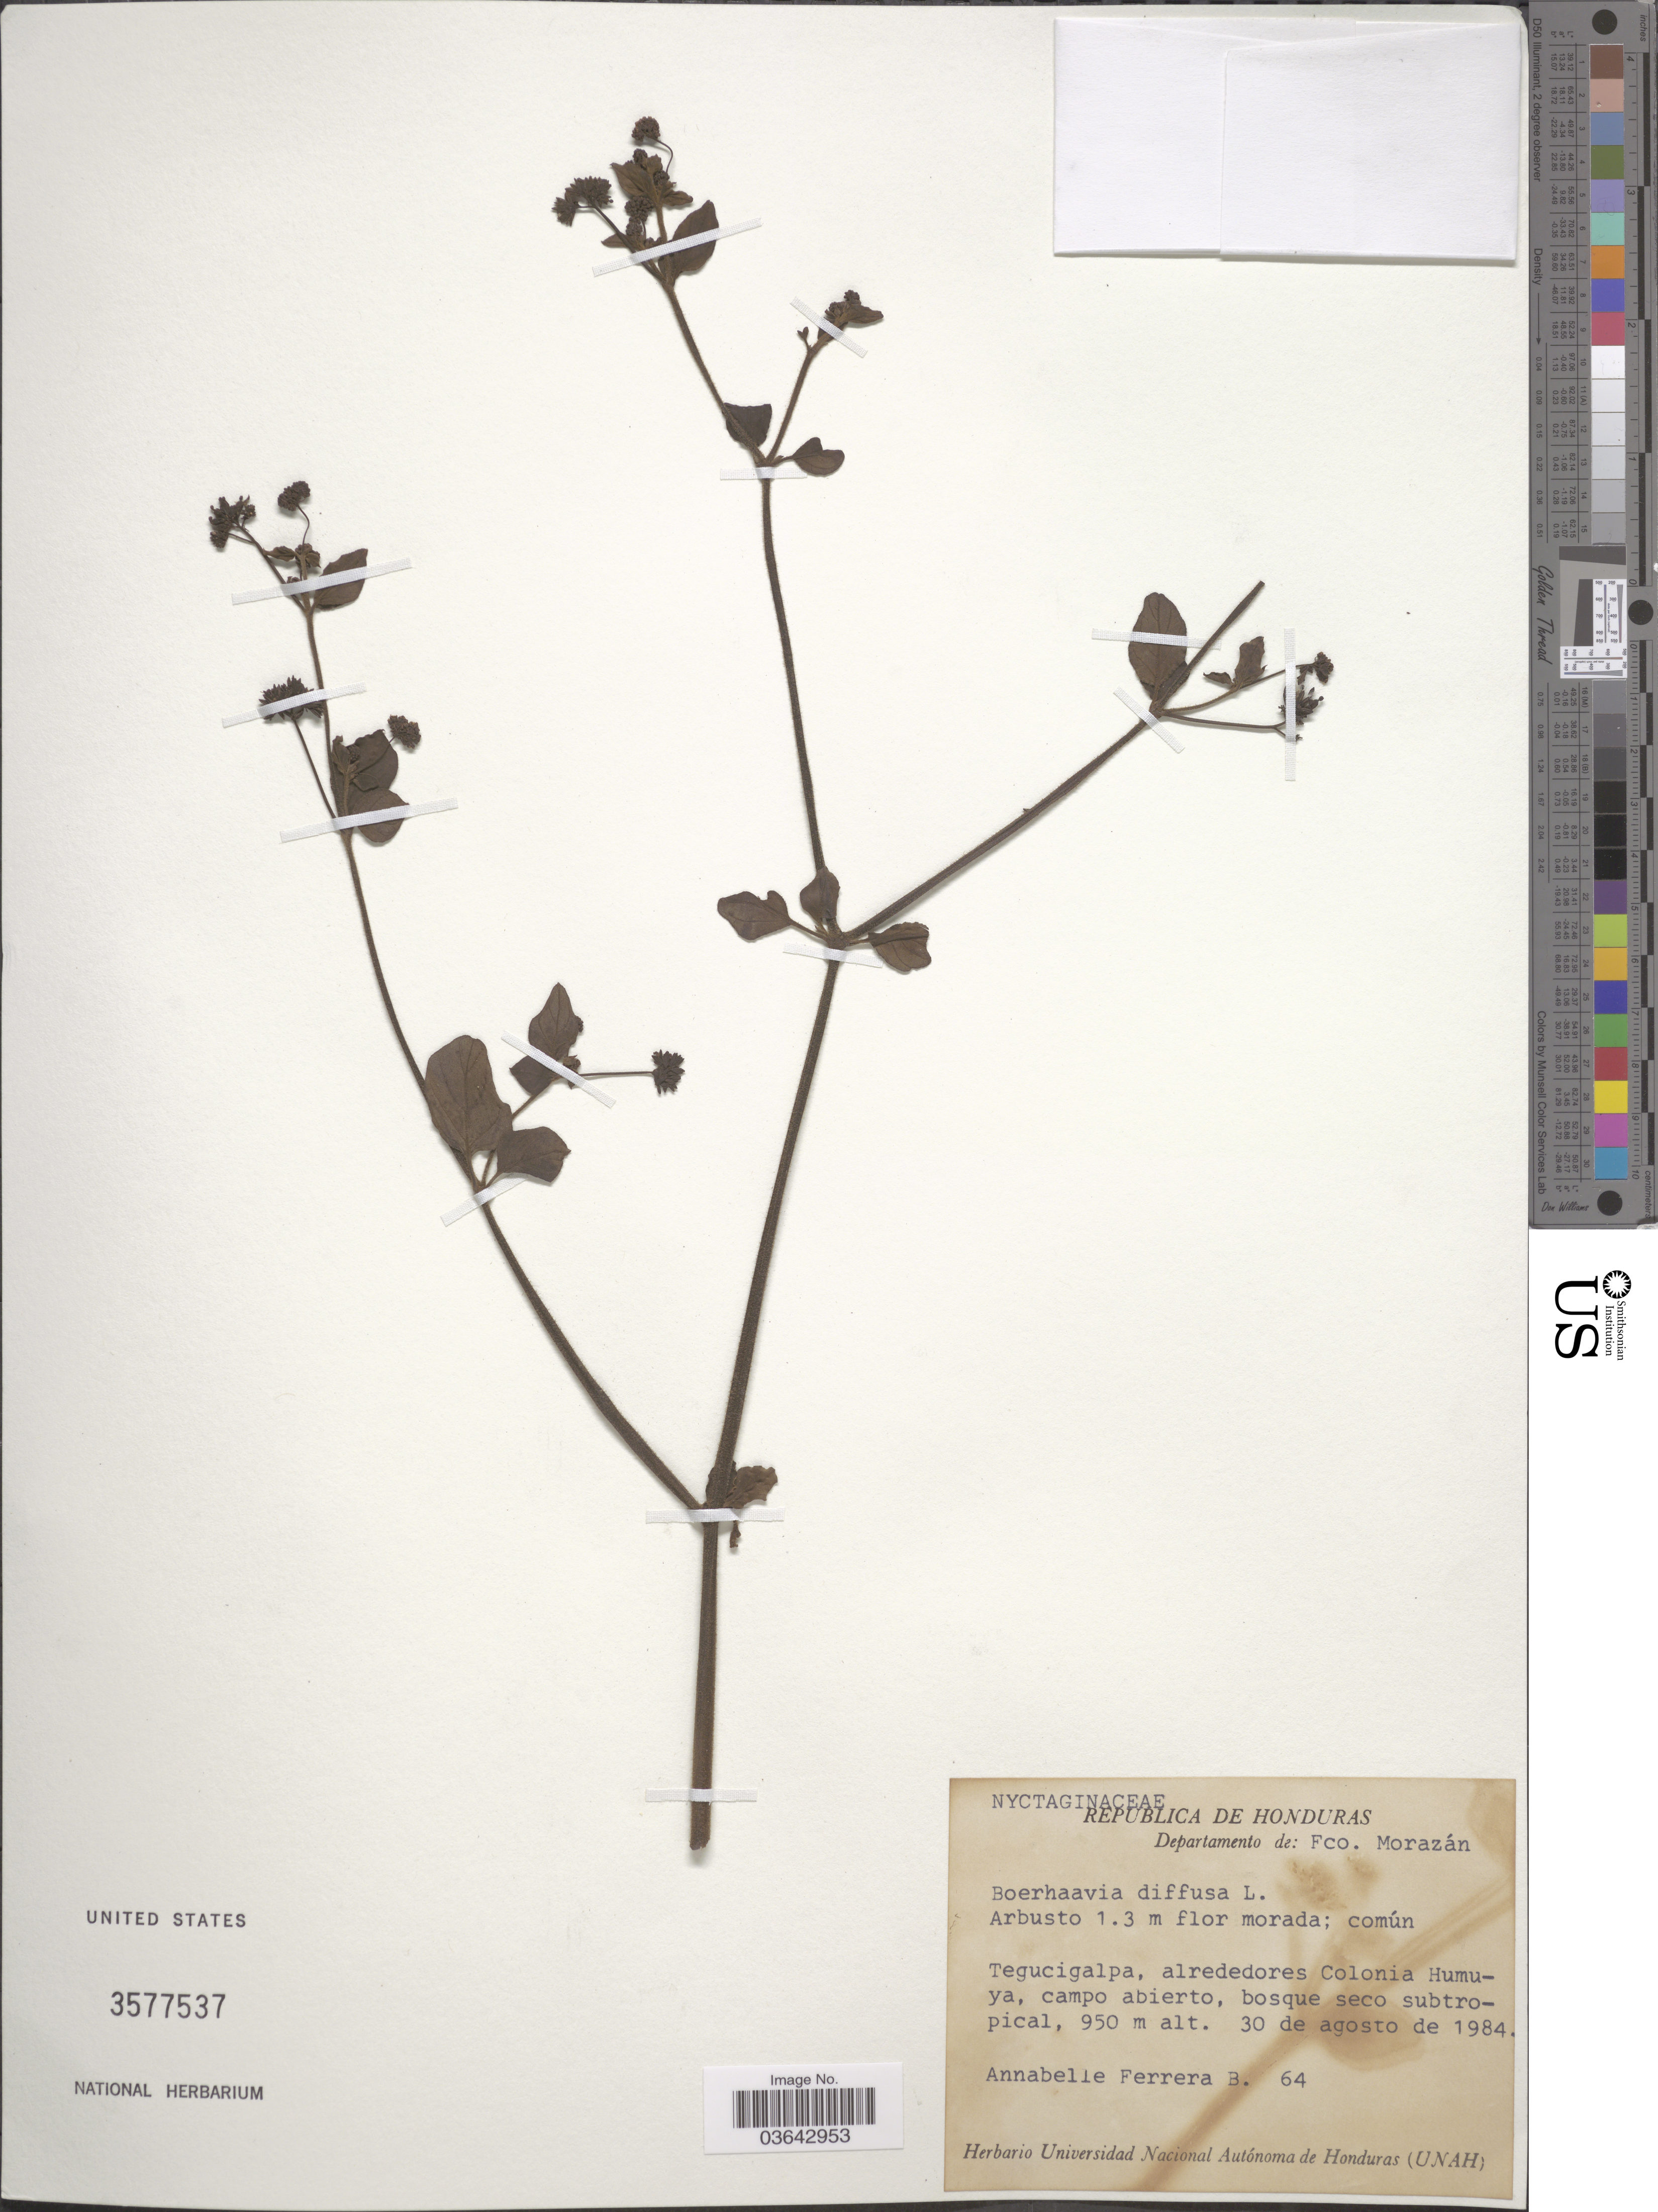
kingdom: Plantae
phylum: Tracheophyta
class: Magnoliopsida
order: Caryophyllales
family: Nyctaginaceae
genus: Boerhavia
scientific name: Boerhavia diffusa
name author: L.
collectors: A. Ferrera B.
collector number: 64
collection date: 1984-08-30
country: Honduras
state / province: Fco. Morazán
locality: Departamento de: Fco. Morazán. Tegucigalpa, alrededores Colonia Humuya, campo abierto, bosque seco subtropical.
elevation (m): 950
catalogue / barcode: US 3577537